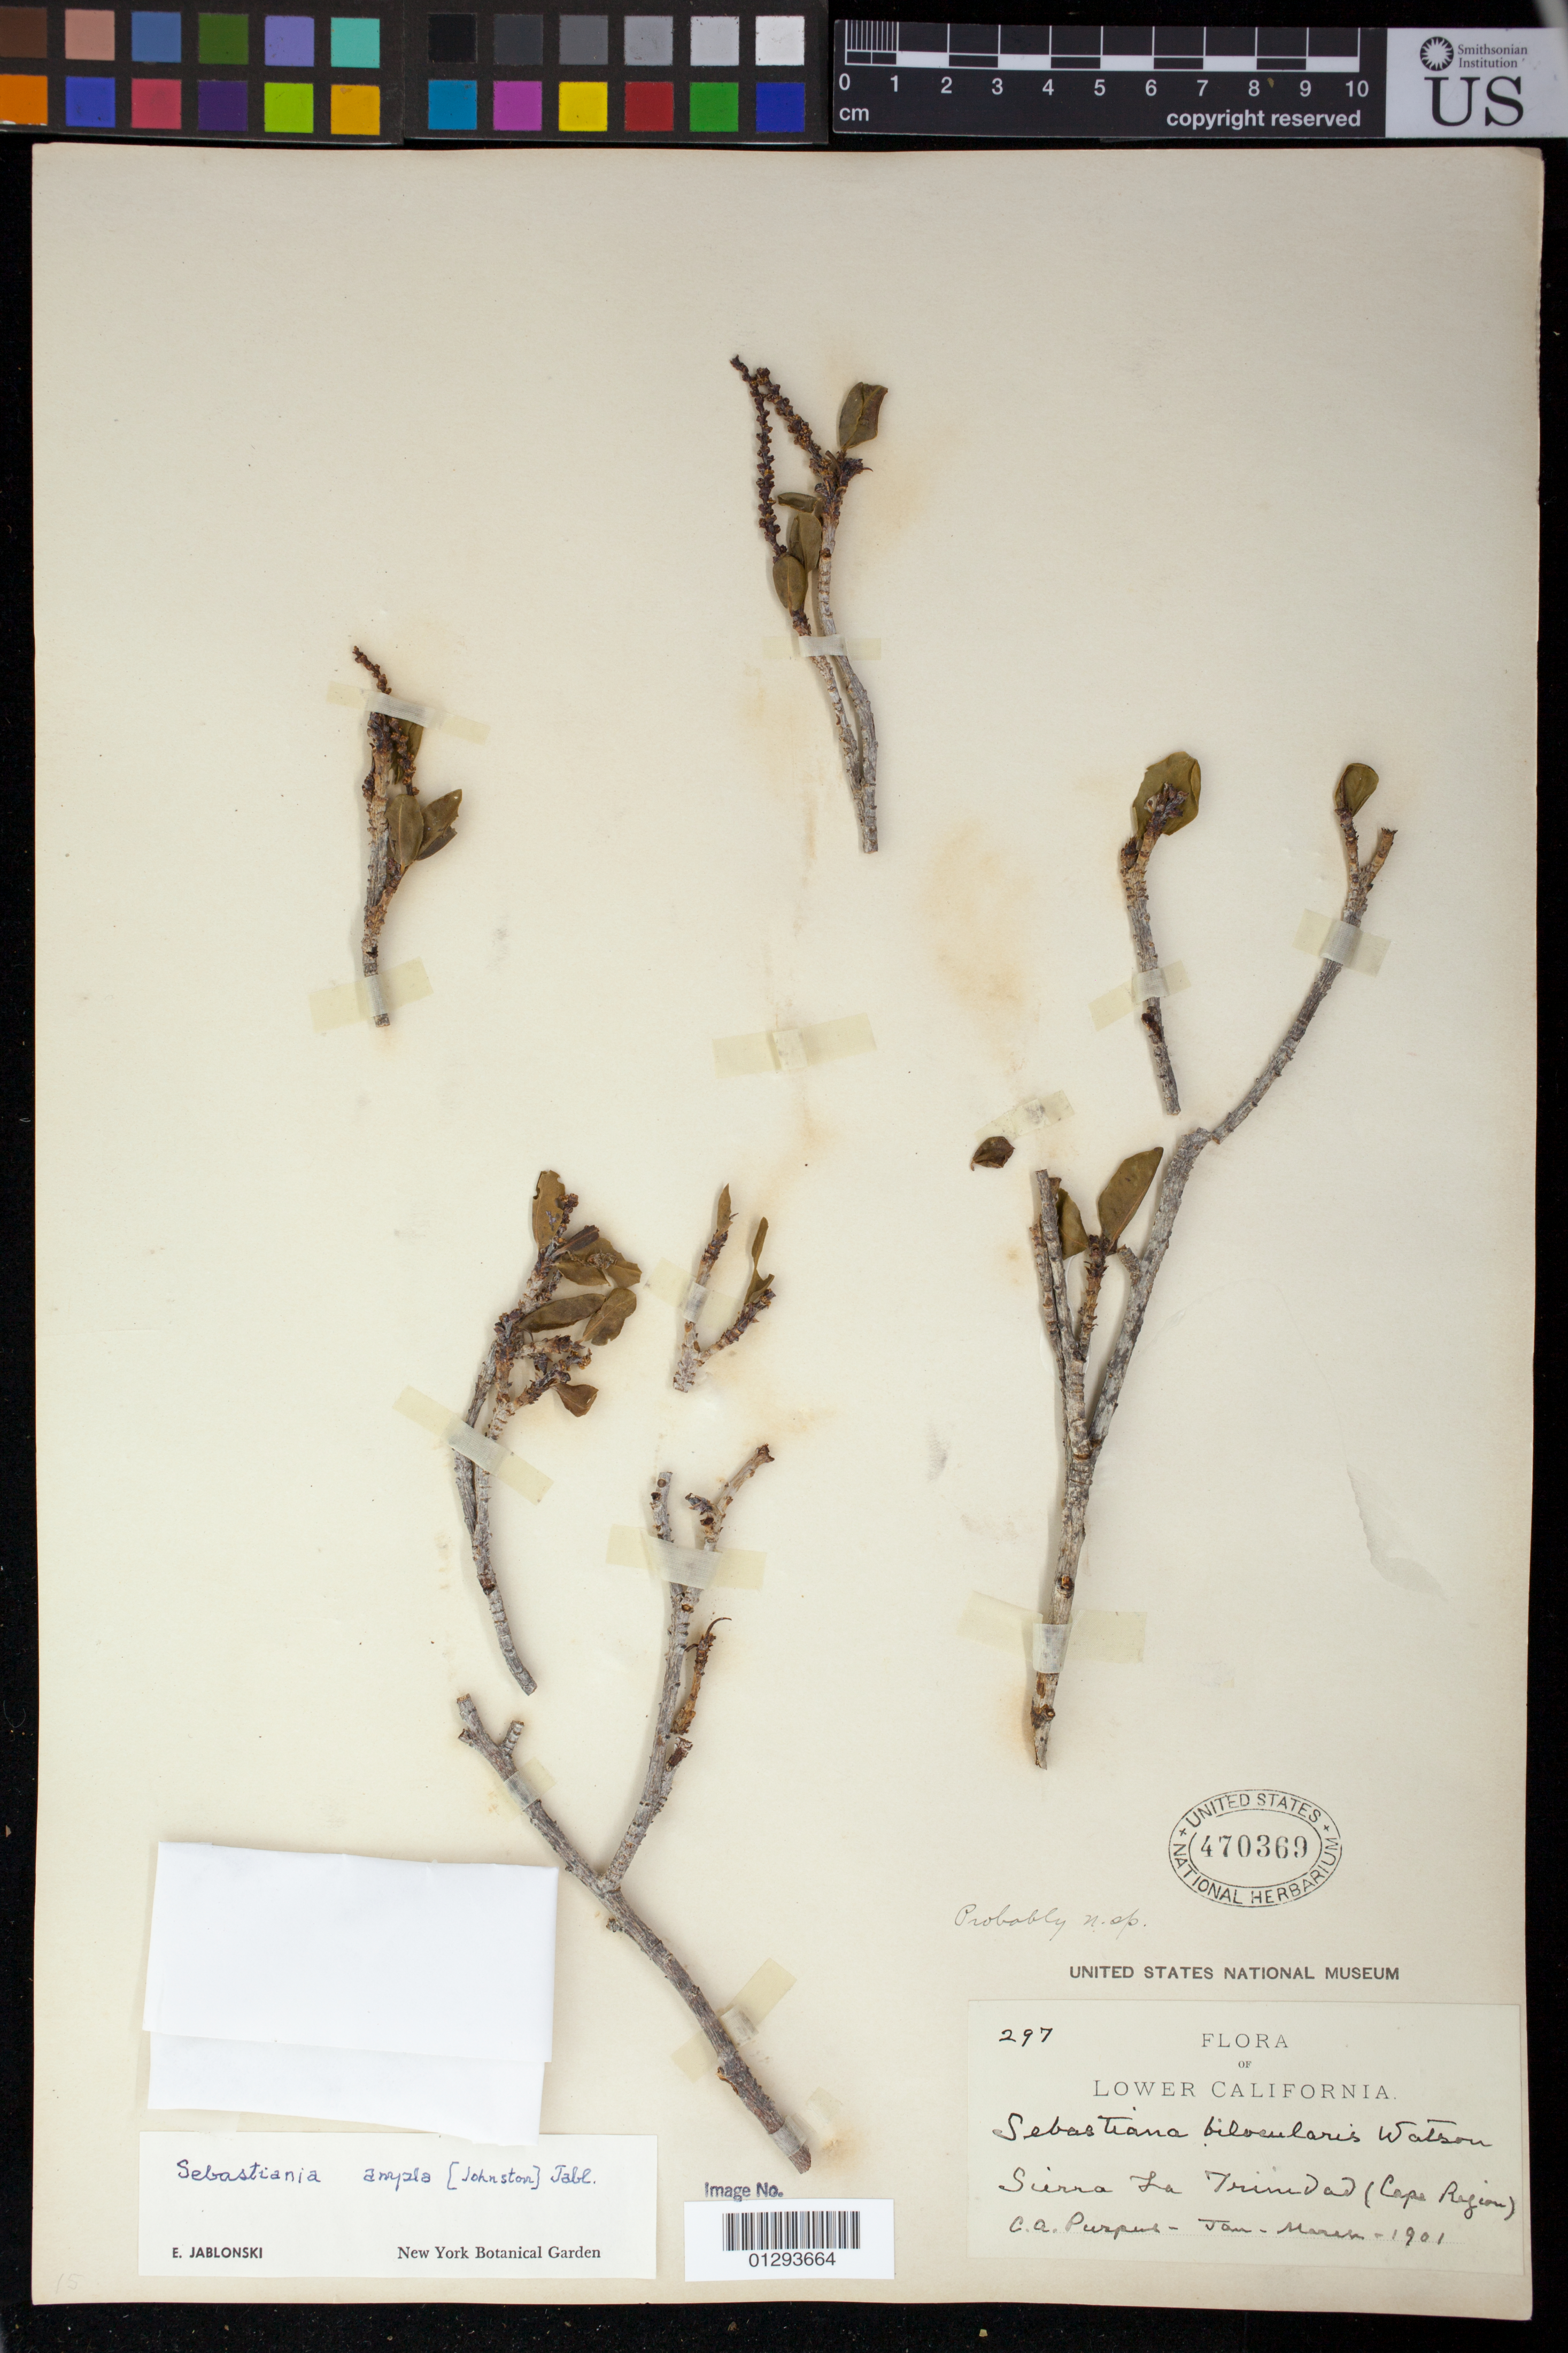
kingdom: Plantae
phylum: Tracheophyta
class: Magnoliopsida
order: Malpighiales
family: Euphorbiaceae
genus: Sebastiania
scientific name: Sebastiania ampla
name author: (I.M. Johnst.) Jabl.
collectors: C. A. Purpus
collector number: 297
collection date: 1901-01/1901-03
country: Mexico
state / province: Baja California Sur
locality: Lower California, Sierra La Trinidad (Cape Region)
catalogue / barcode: US 470369